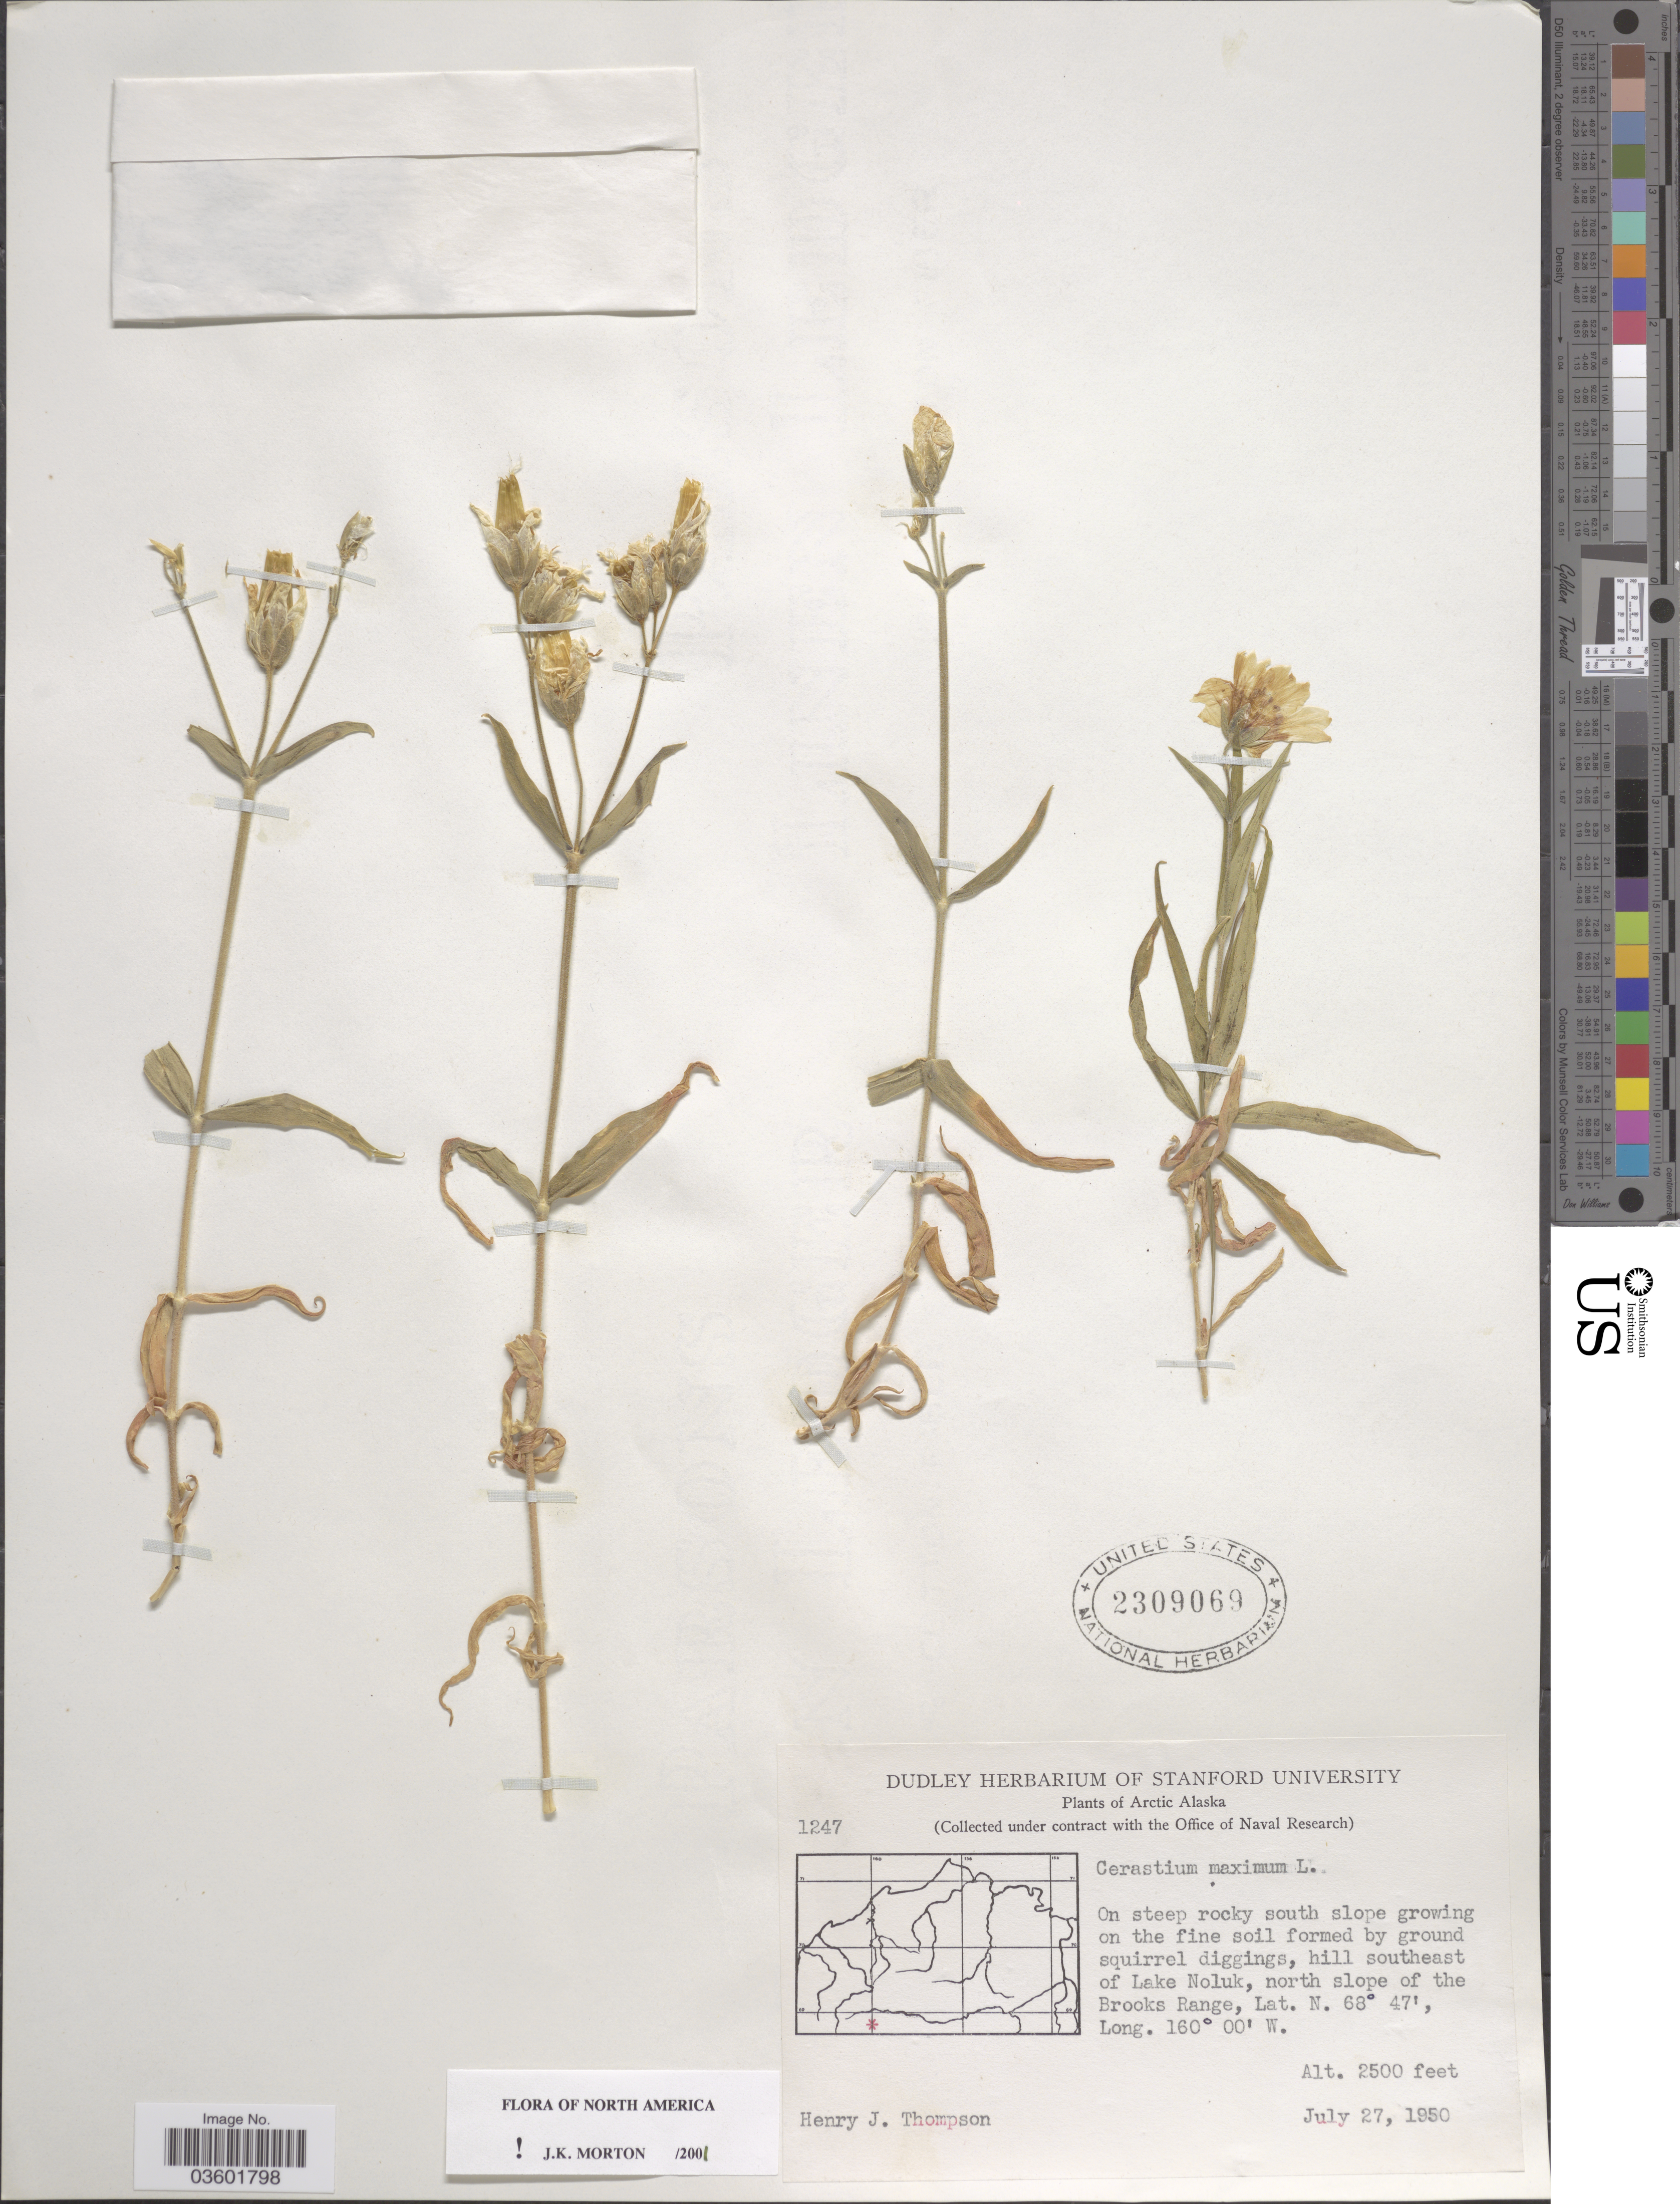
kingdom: Plantae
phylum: Tracheophyta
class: Magnoliopsida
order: Caryophyllales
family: Caryophyllaceae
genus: Cerastium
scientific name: Cerastium maximum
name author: L.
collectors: H. J. Thompson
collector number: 1247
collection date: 1950-07-27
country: United States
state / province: Alaska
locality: Arctic. Hill southeast of Lake Noluk, north slope of the Brooks Range.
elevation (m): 762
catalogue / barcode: US 2309069